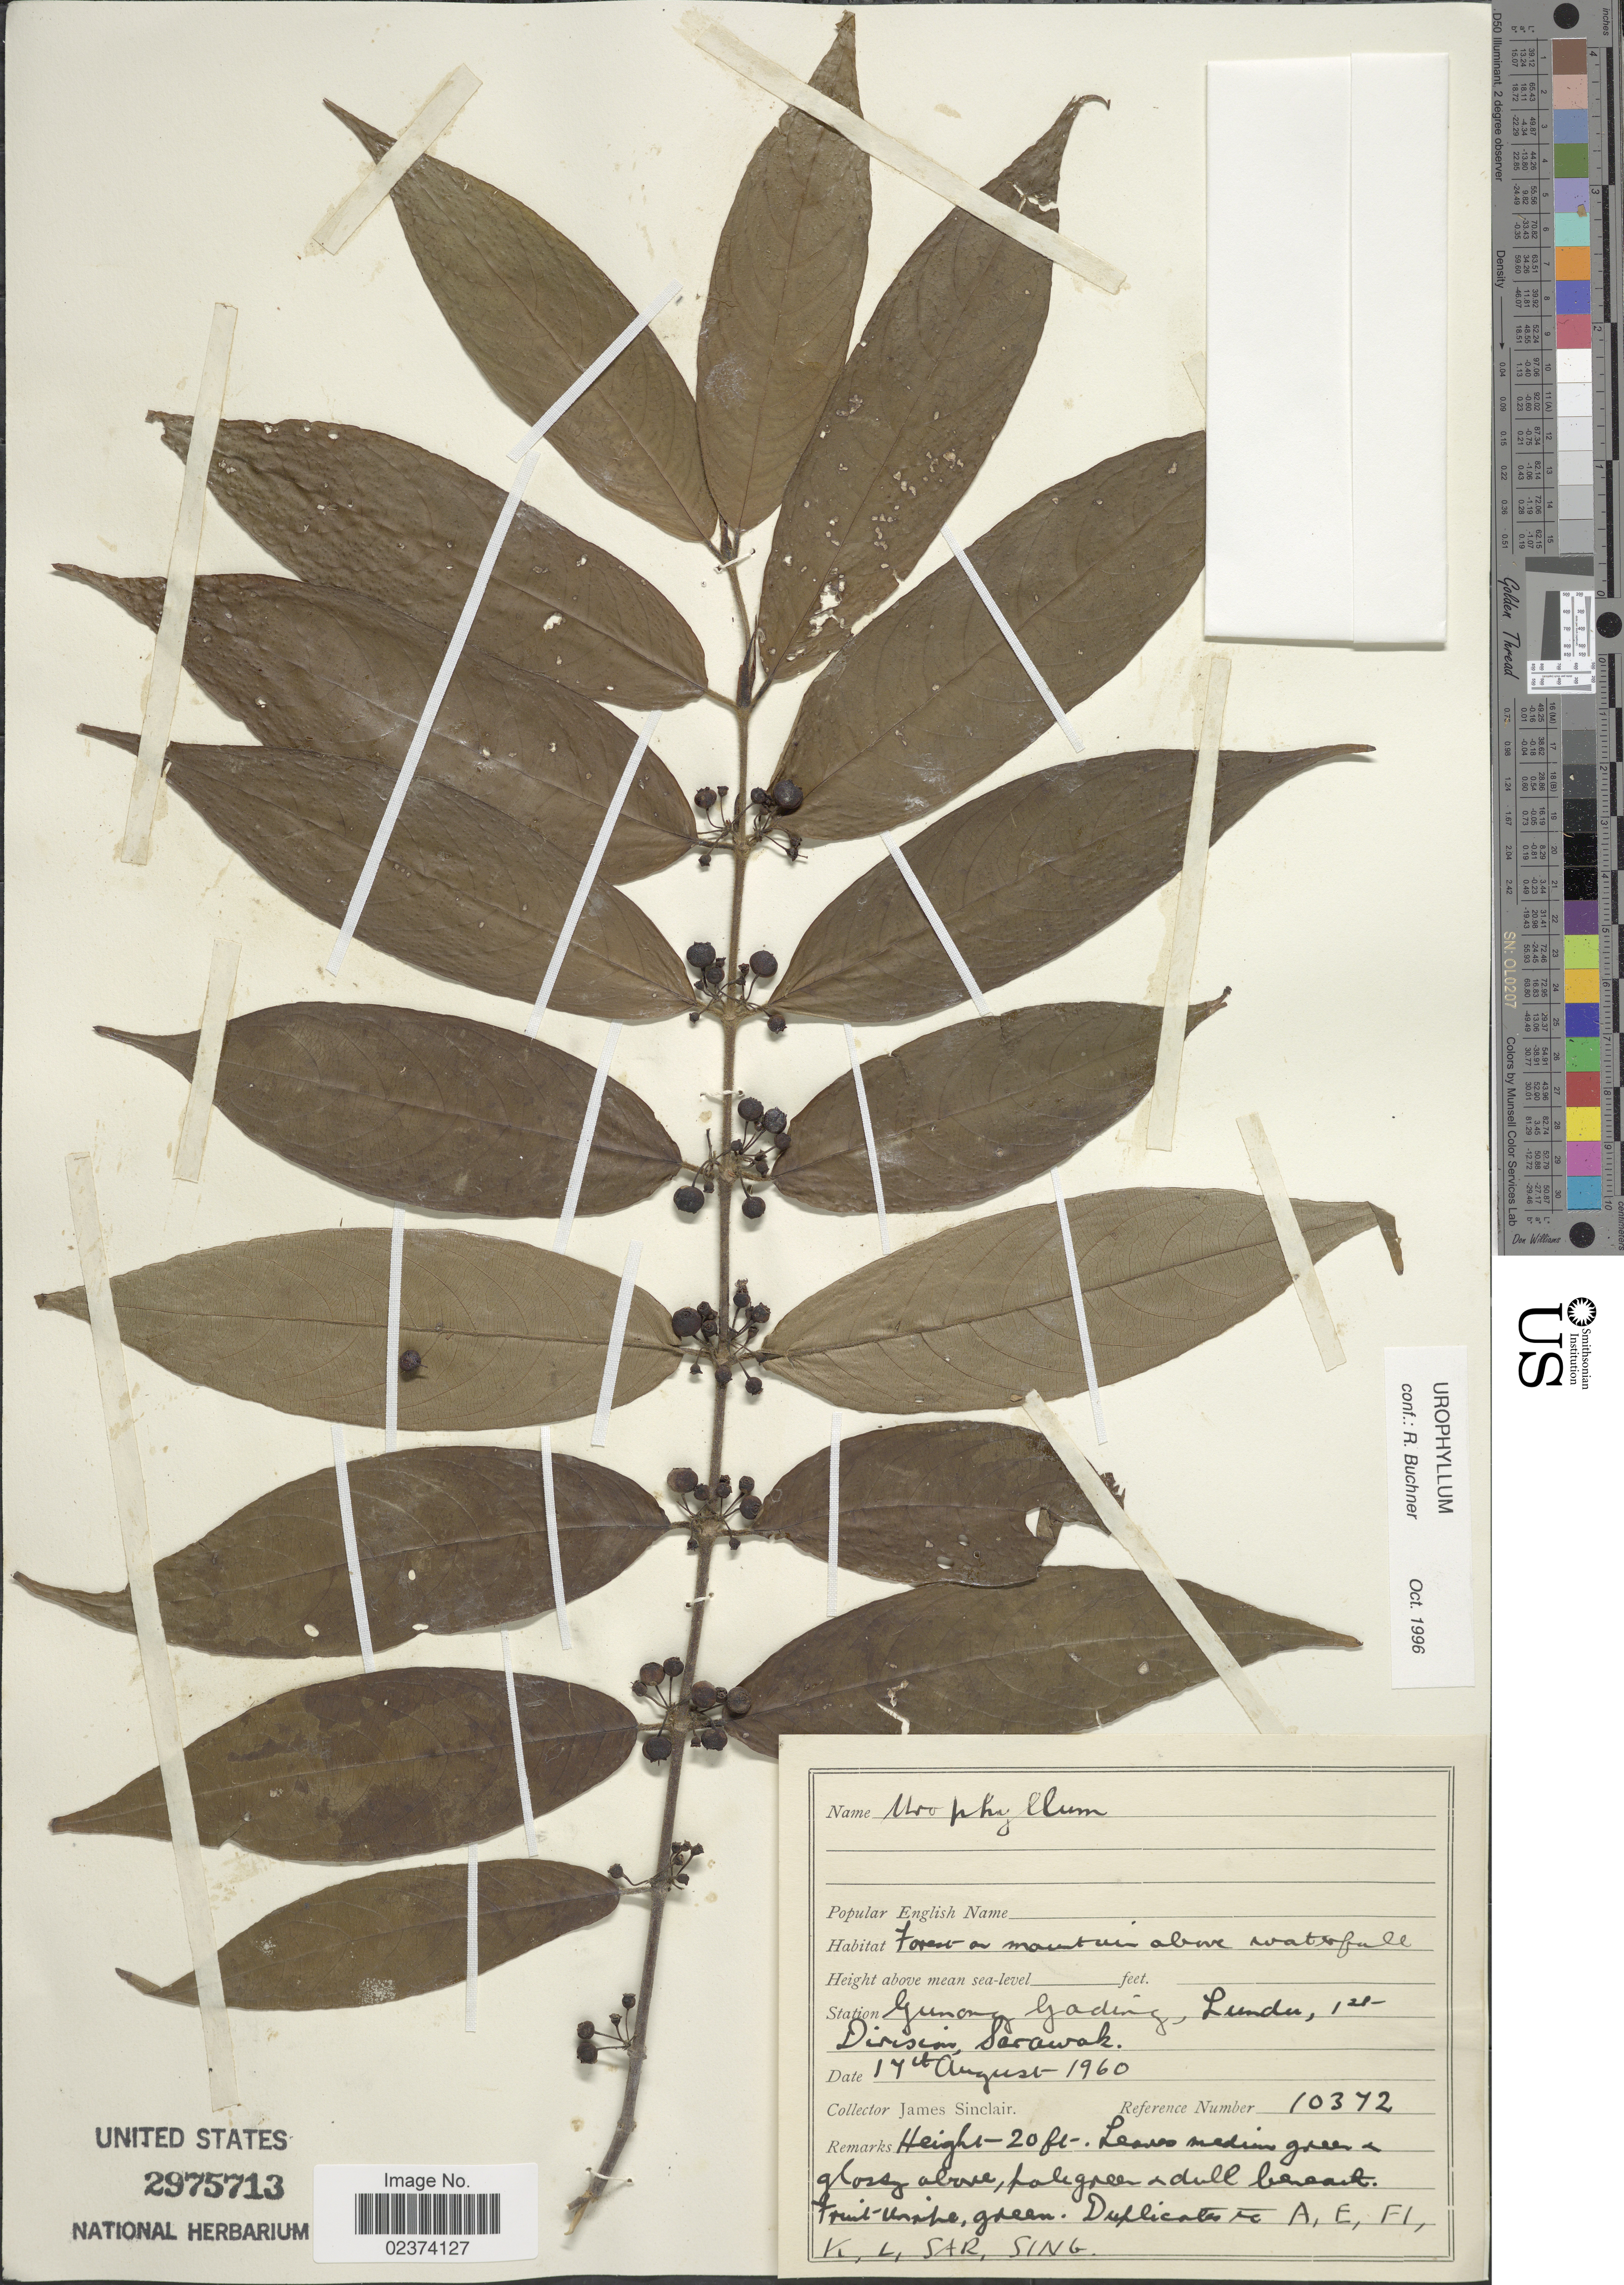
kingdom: Plantae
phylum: Tracheophyta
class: Magnoliopsida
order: Gentianales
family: Rubiaceae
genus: Urophyllum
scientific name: Urophyllum sp.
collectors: J. Sinclair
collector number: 10372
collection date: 1960-08-17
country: Malaysia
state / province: Sarawak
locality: Gunung Gading, Lundu, 1st Division Sarawak.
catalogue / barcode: US 2975713